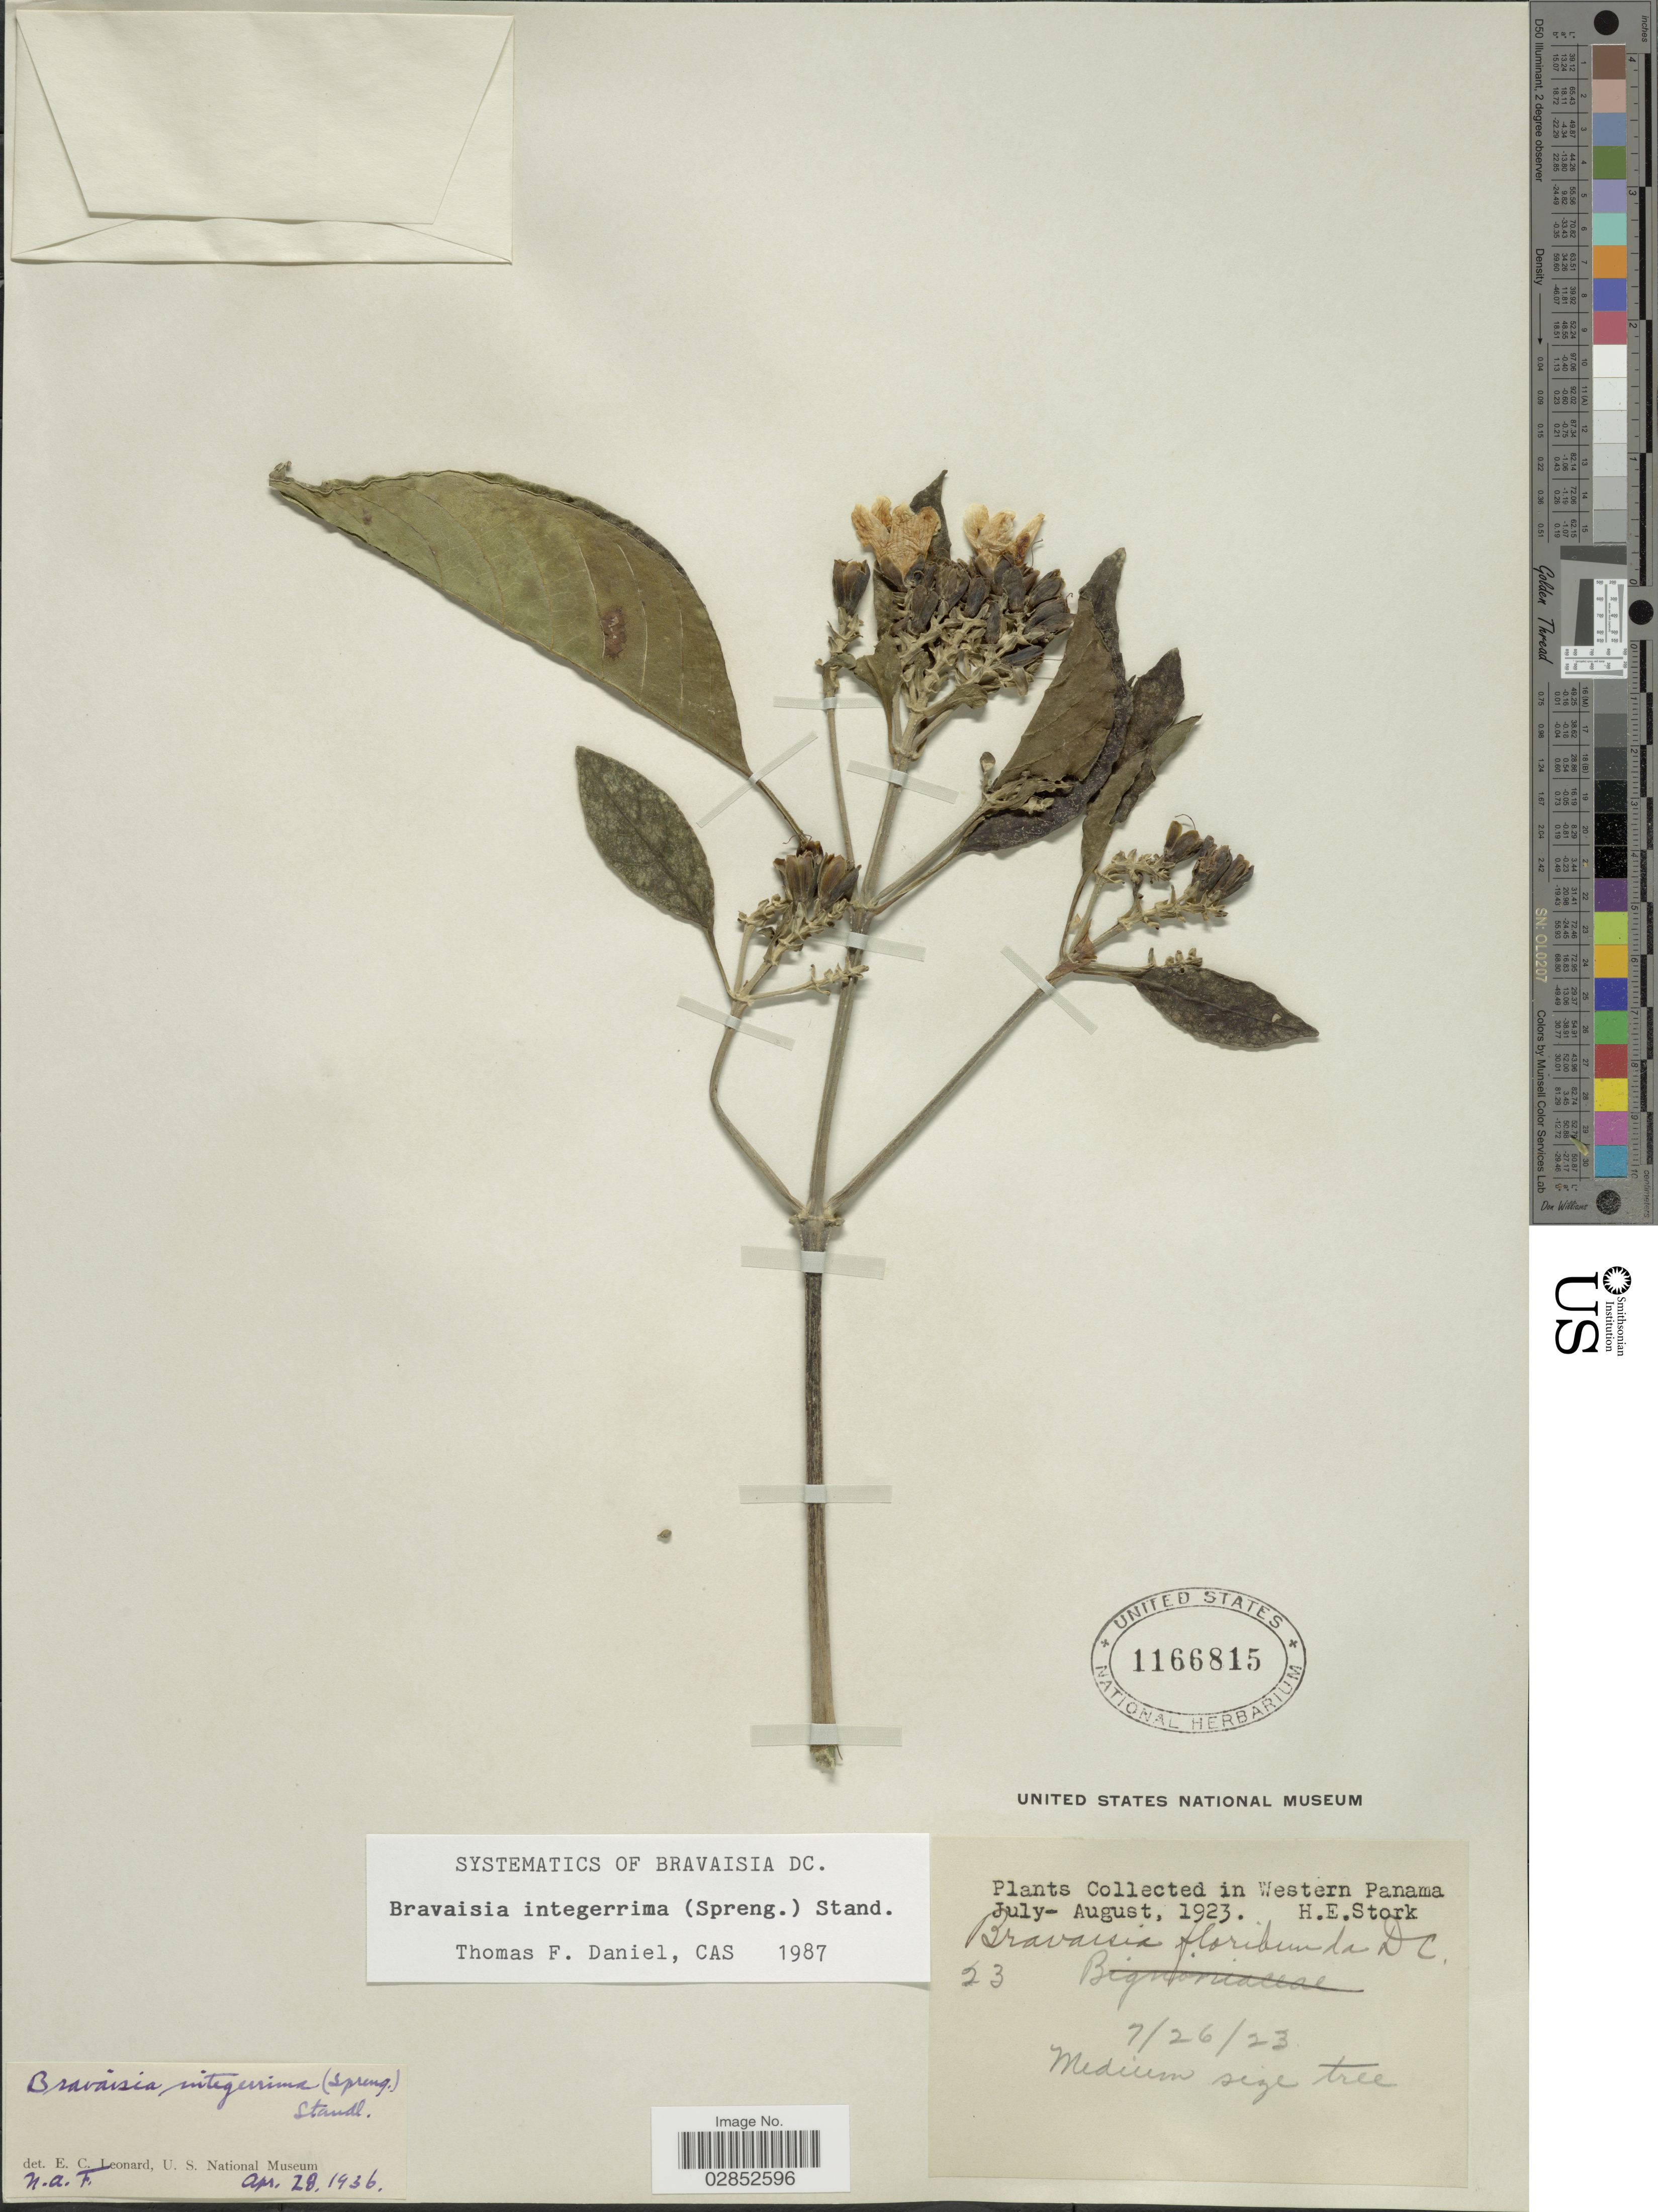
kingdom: Plantae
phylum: Tracheophyta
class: Magnoliopsida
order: Lamiales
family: Acanthaceae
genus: Bravaisia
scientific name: Bravaisia integerrima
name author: (Spreng.) Standl.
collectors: H. E. Stork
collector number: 23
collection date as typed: Transcribed d/m/y: 26/7/23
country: Panama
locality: Western Panama.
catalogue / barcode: US 1166815